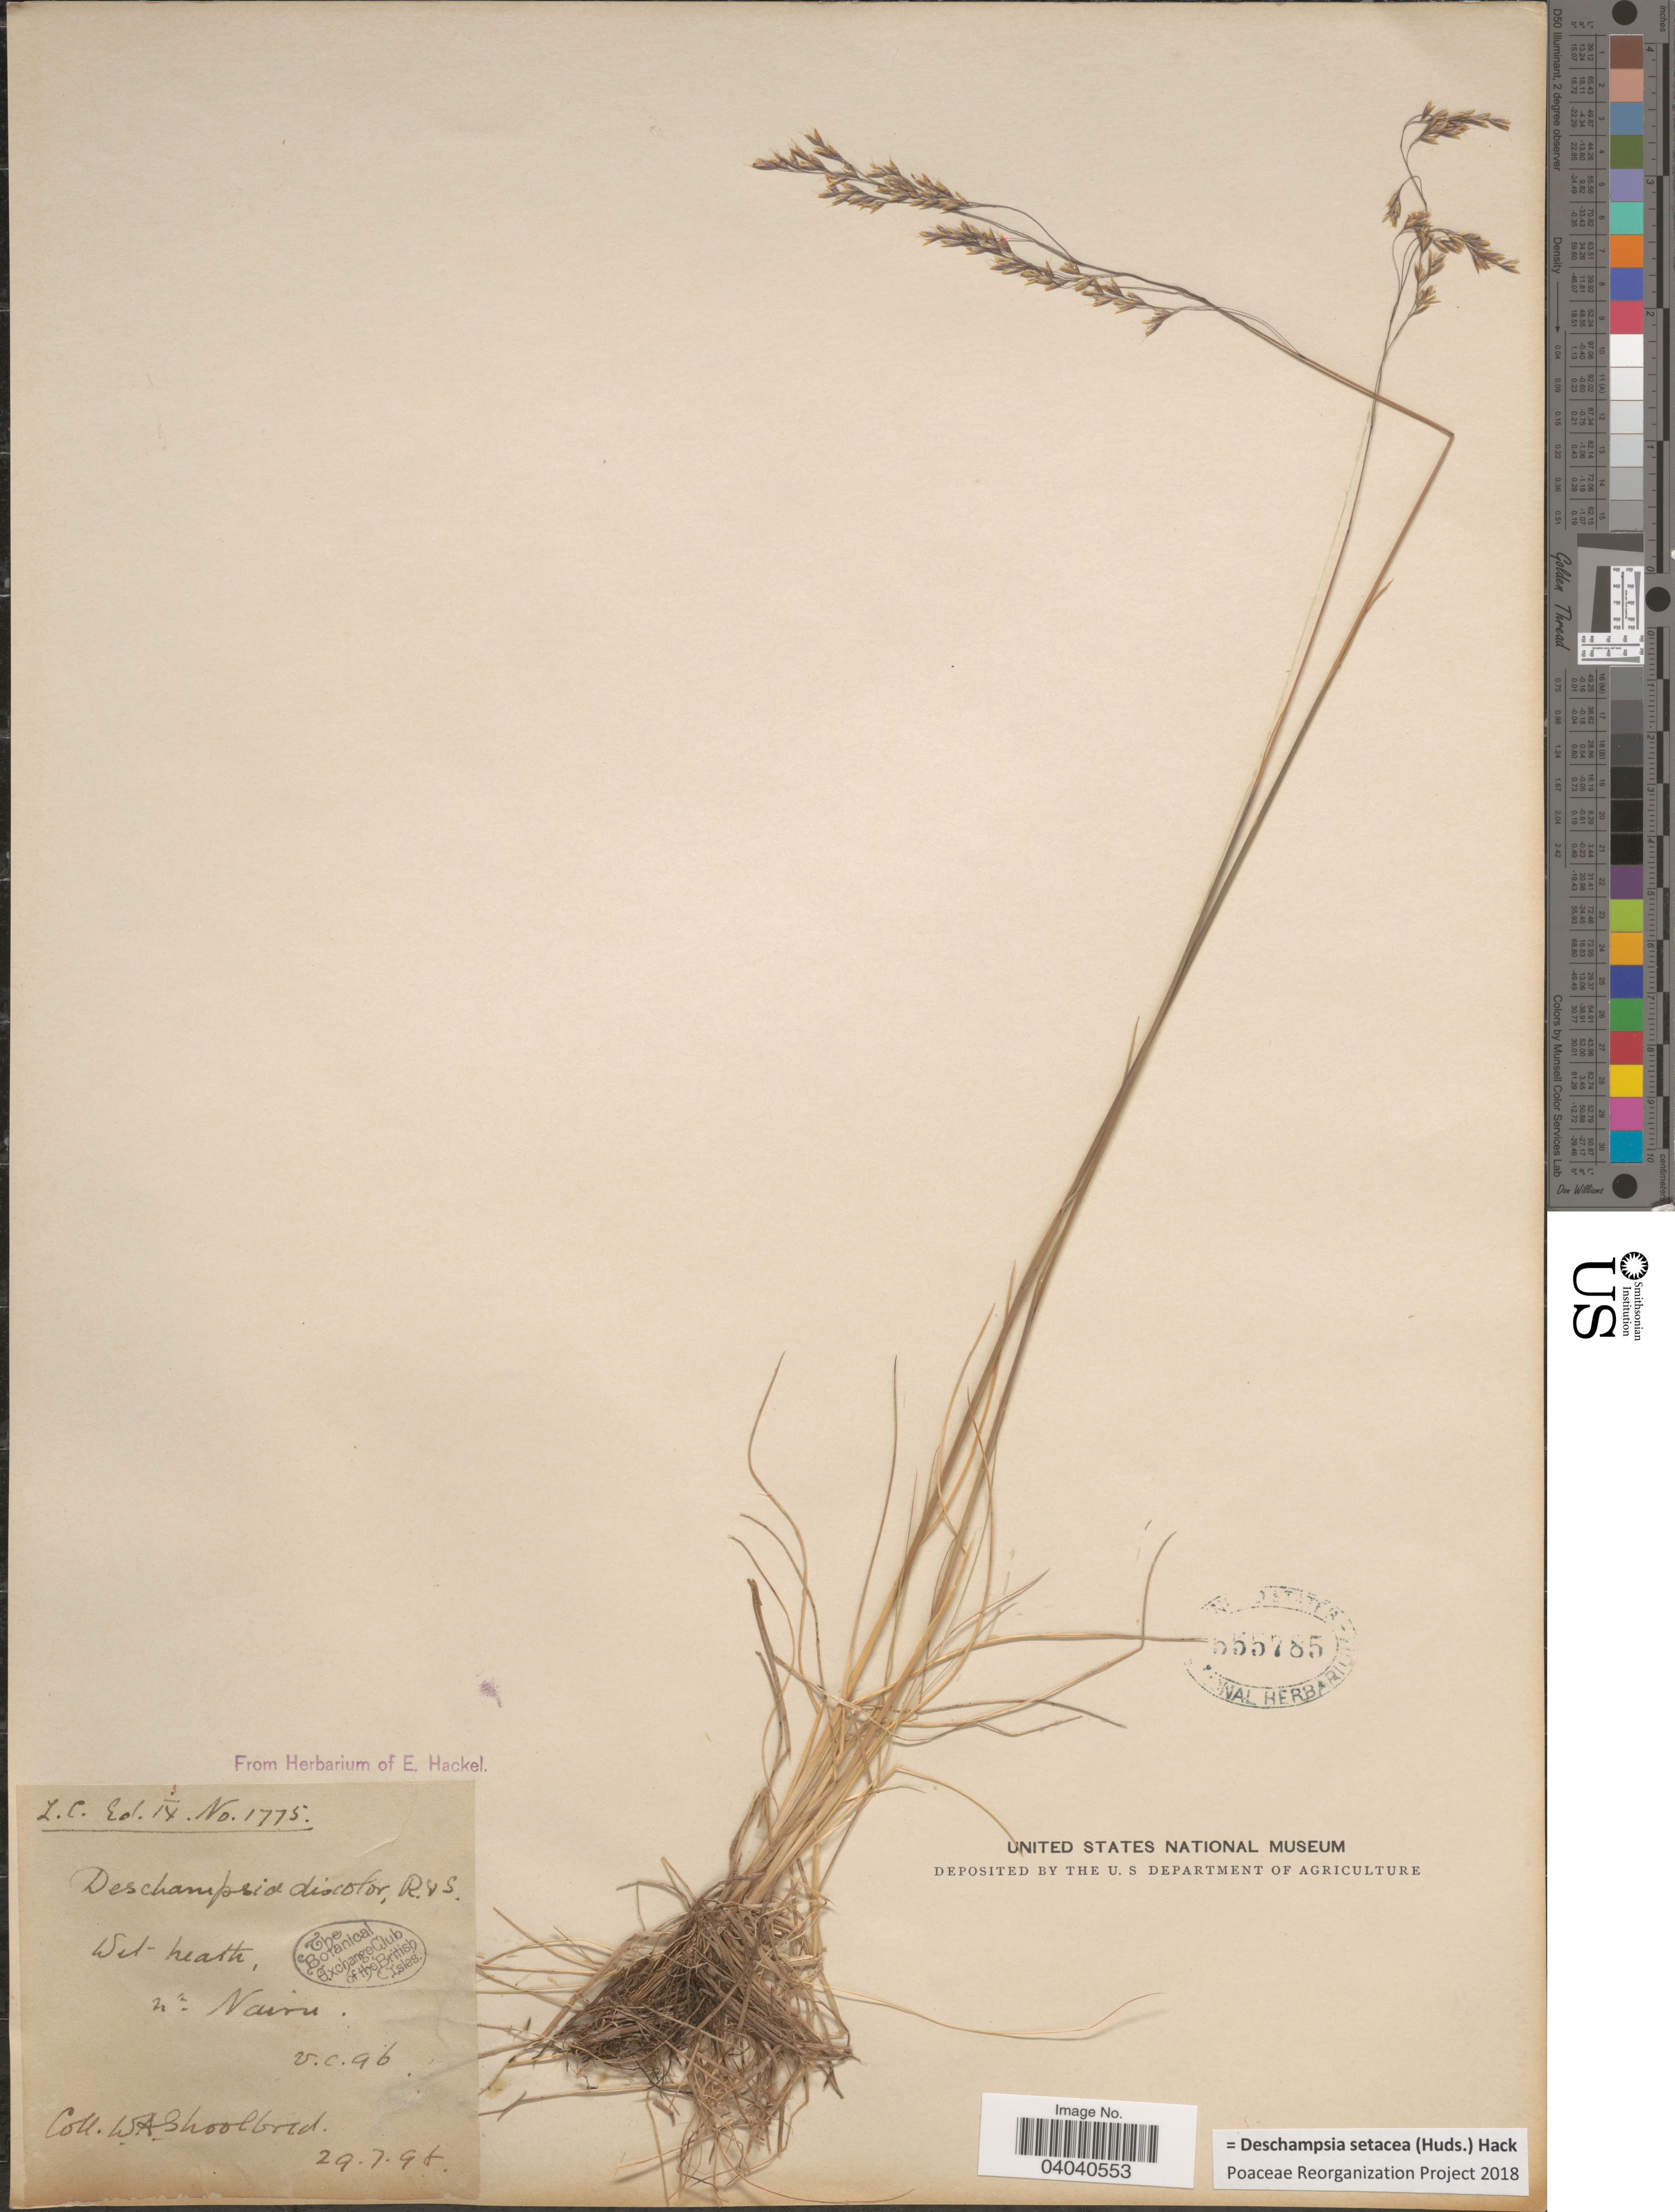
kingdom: Plantae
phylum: Tracheophyta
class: Liliopsida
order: Poales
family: Poaceae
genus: Deschampsia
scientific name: Deschampsia setacea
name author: (Huds.) Hack.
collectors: W. Shoolbred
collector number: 1775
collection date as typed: Transcribed d/m/y: 29/7/98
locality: Nr. Nairu.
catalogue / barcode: US 555785